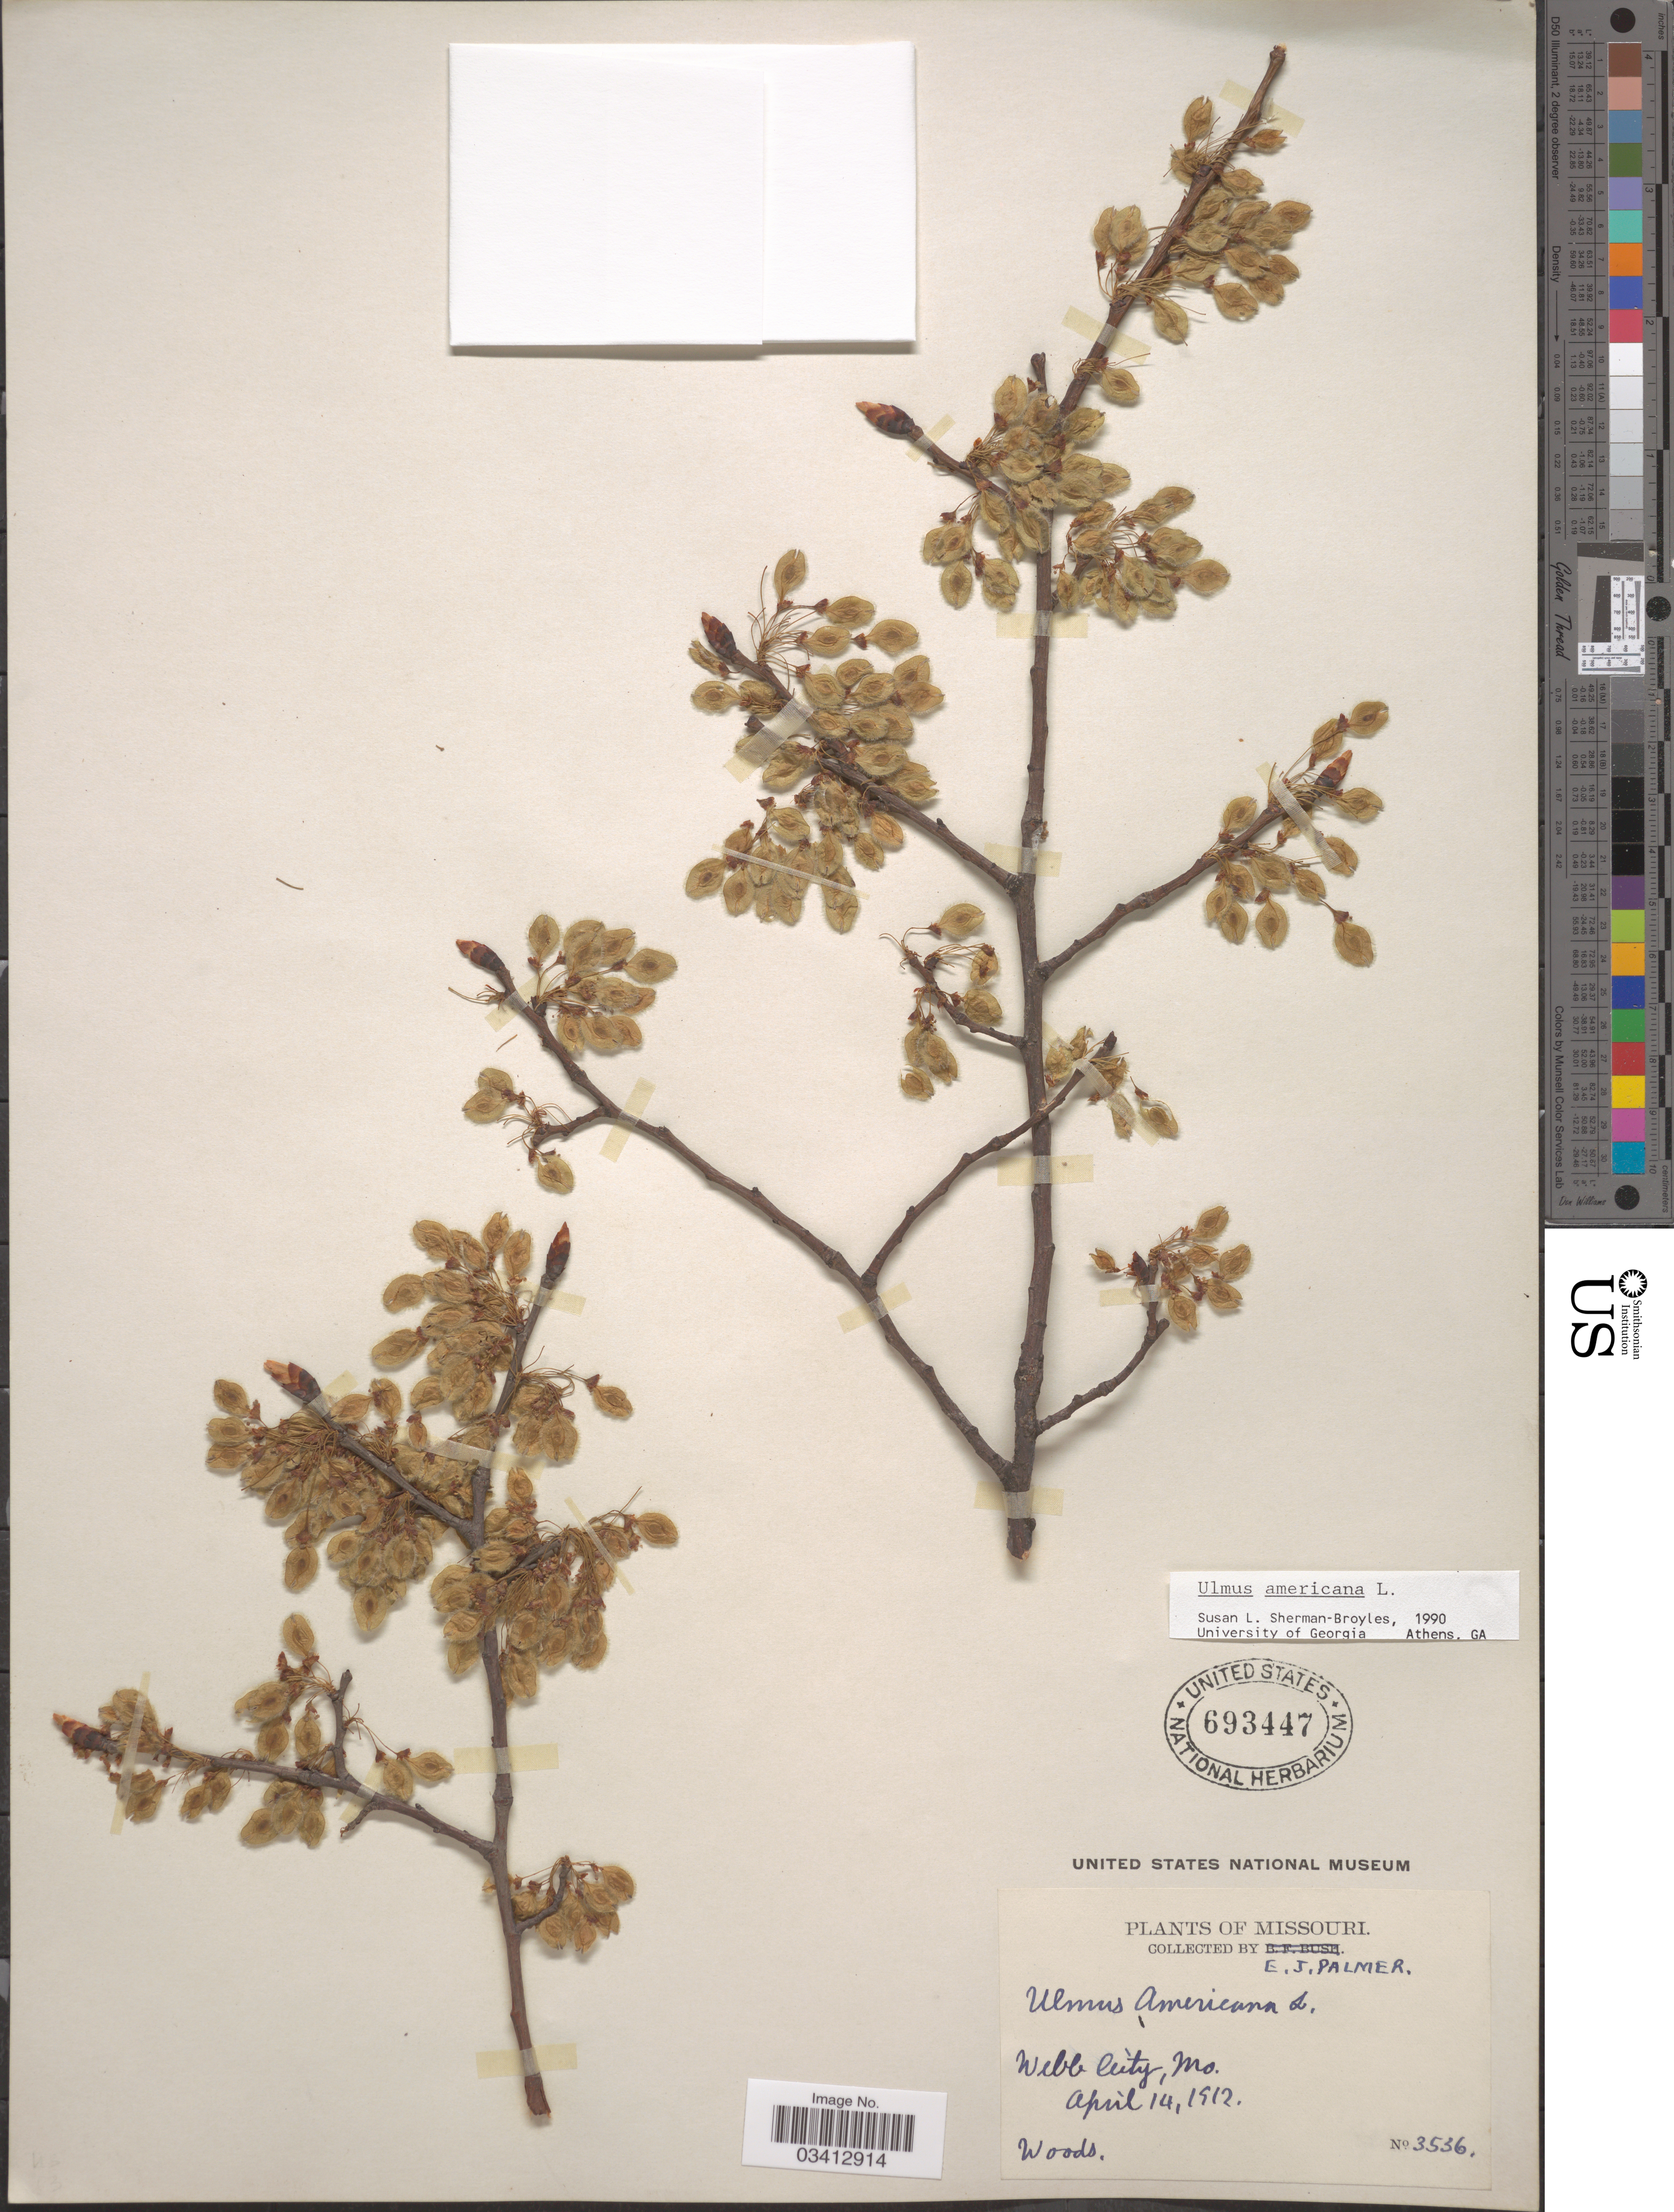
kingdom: Plantae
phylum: Tracheophyta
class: Magnoliopsida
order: Rosales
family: Ulmaceae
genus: Ulmus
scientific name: Ulmus americana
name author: L.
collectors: E. J. Palmer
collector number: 3536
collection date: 1912-04-14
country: United States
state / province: Missouri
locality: Webb City.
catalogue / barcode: US 693447